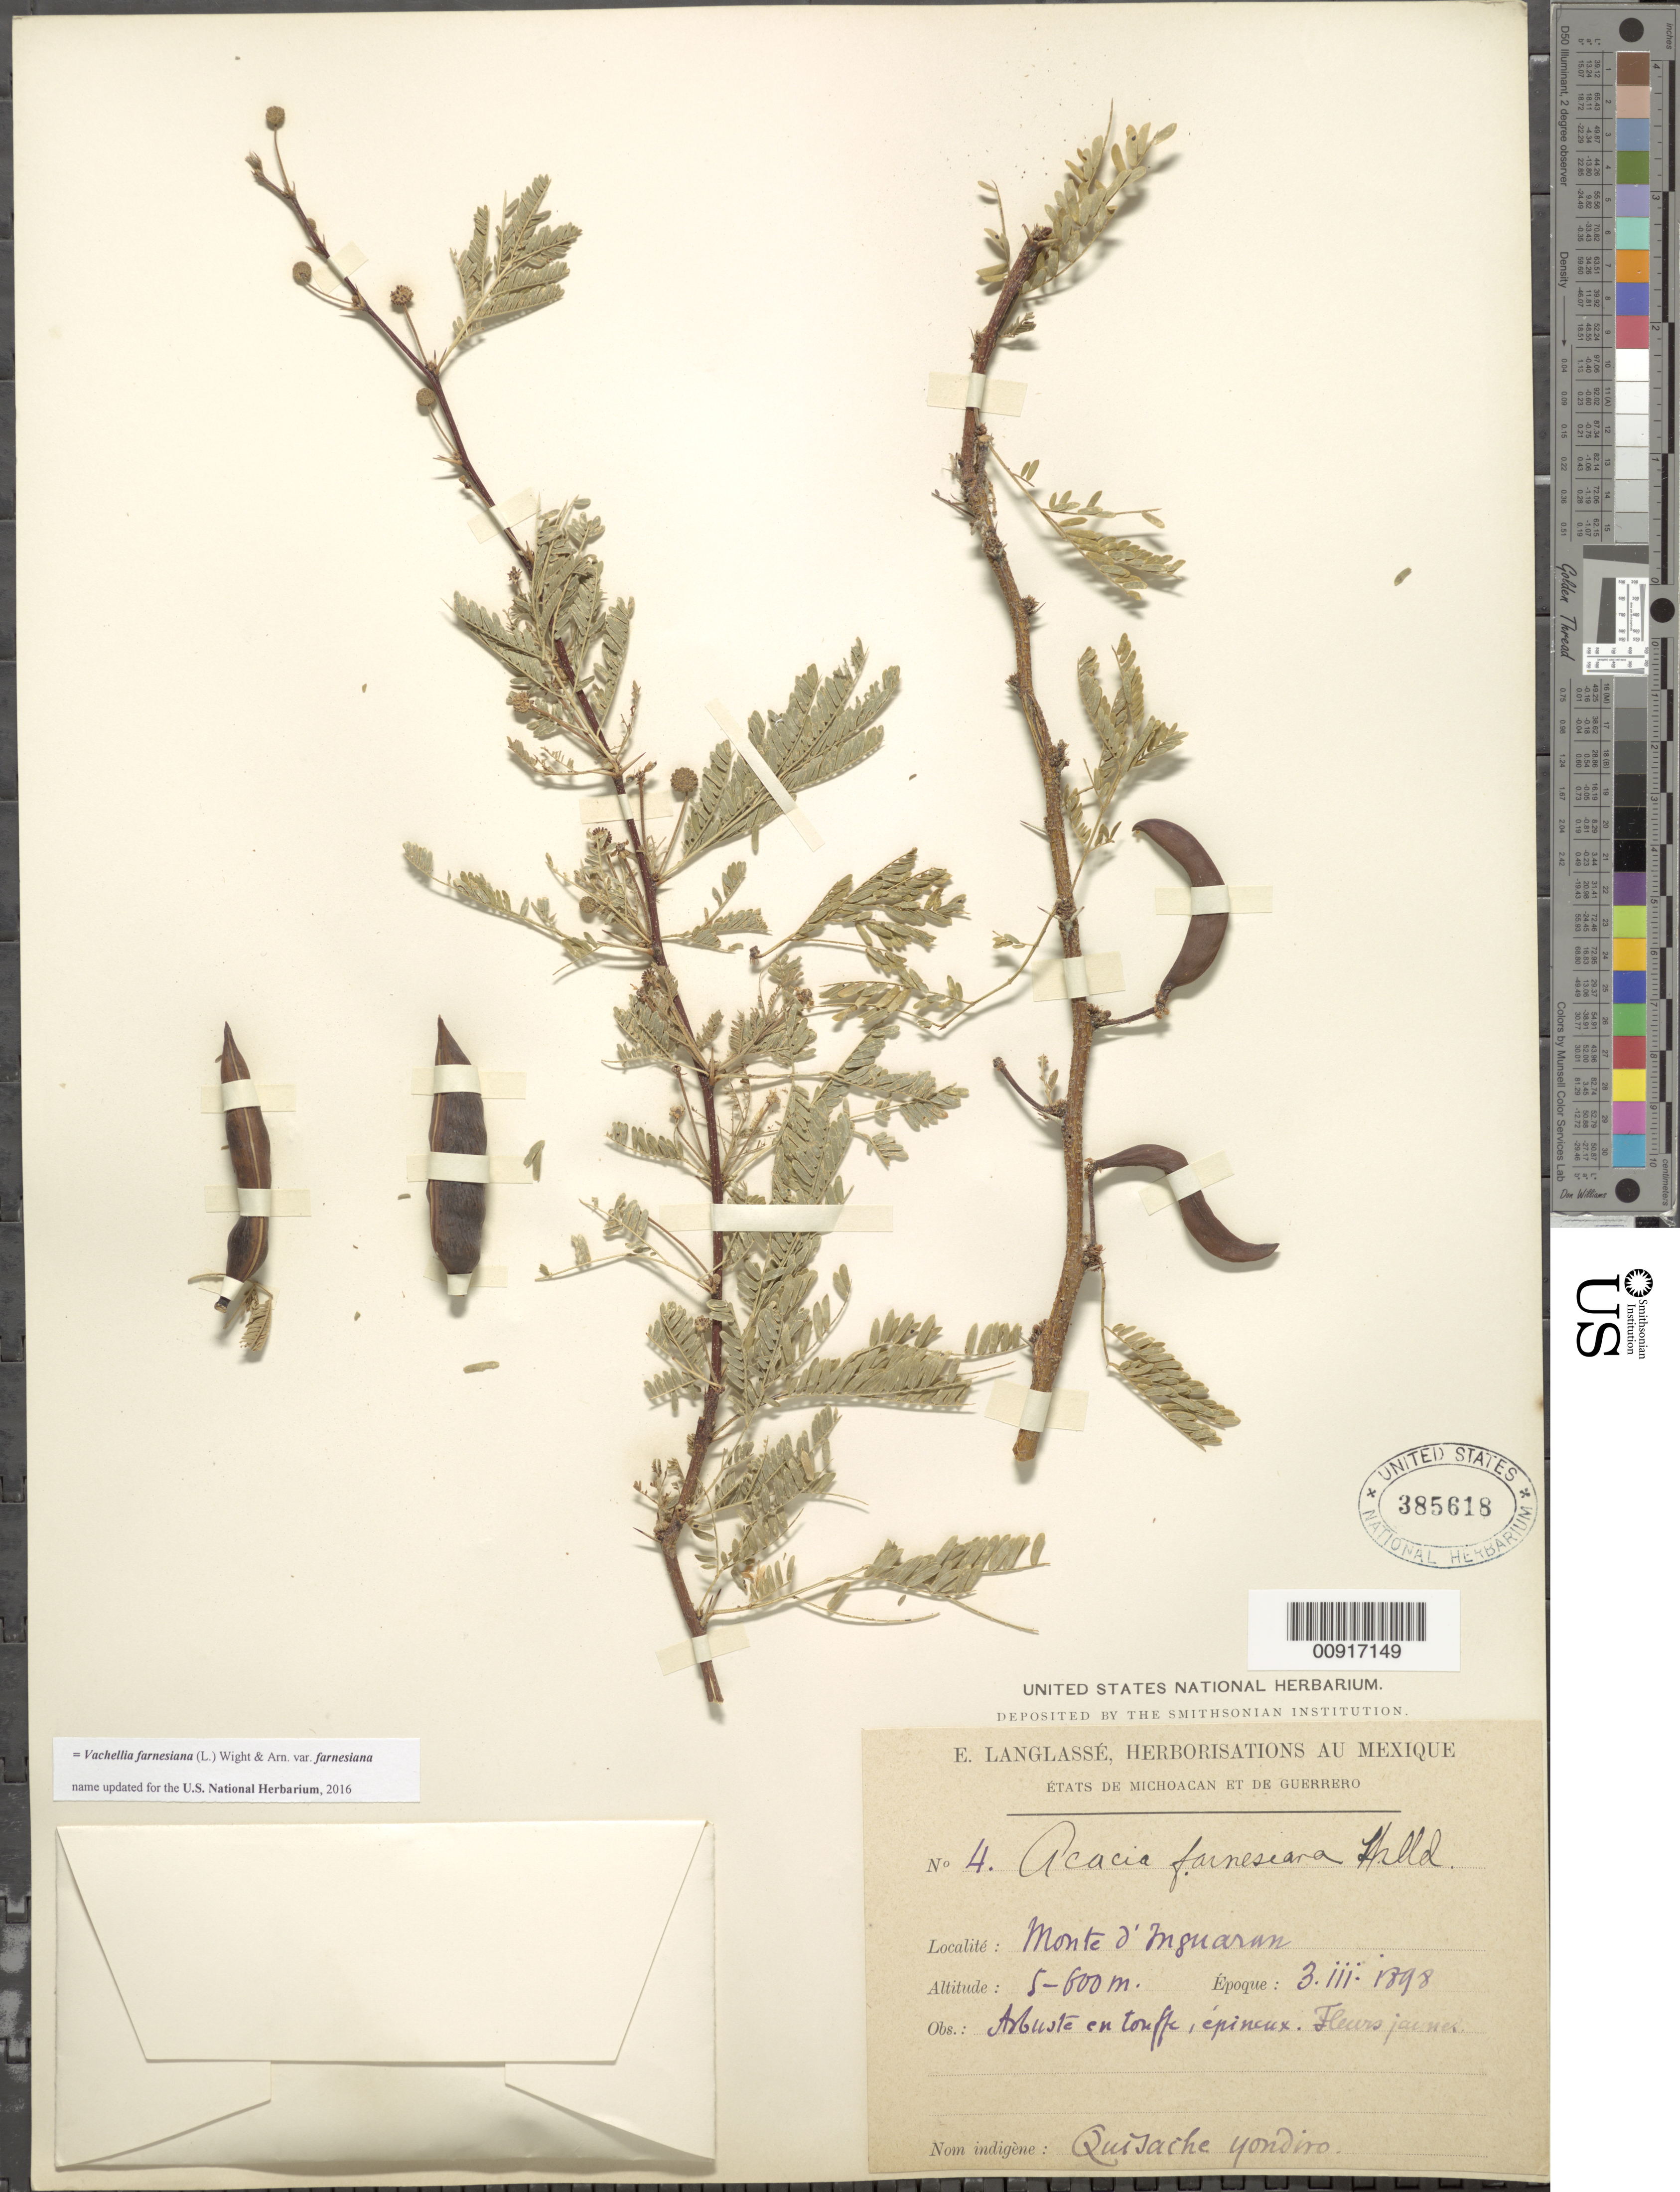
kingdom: Plantae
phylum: Tracheophyta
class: Magnoliopsida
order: Fabales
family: Fabaceae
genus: Vachellia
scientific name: Vachellia farnesiana var. farnesiana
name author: (L.) Wight & Arn.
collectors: E. Langlassé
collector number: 4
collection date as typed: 03 Mar 1898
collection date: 1898-03-03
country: Mexico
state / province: Guerrero / Michoacán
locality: Monte d' Inguaran. États de Michoacán et de Guerrero.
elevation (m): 600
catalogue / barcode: US 385618